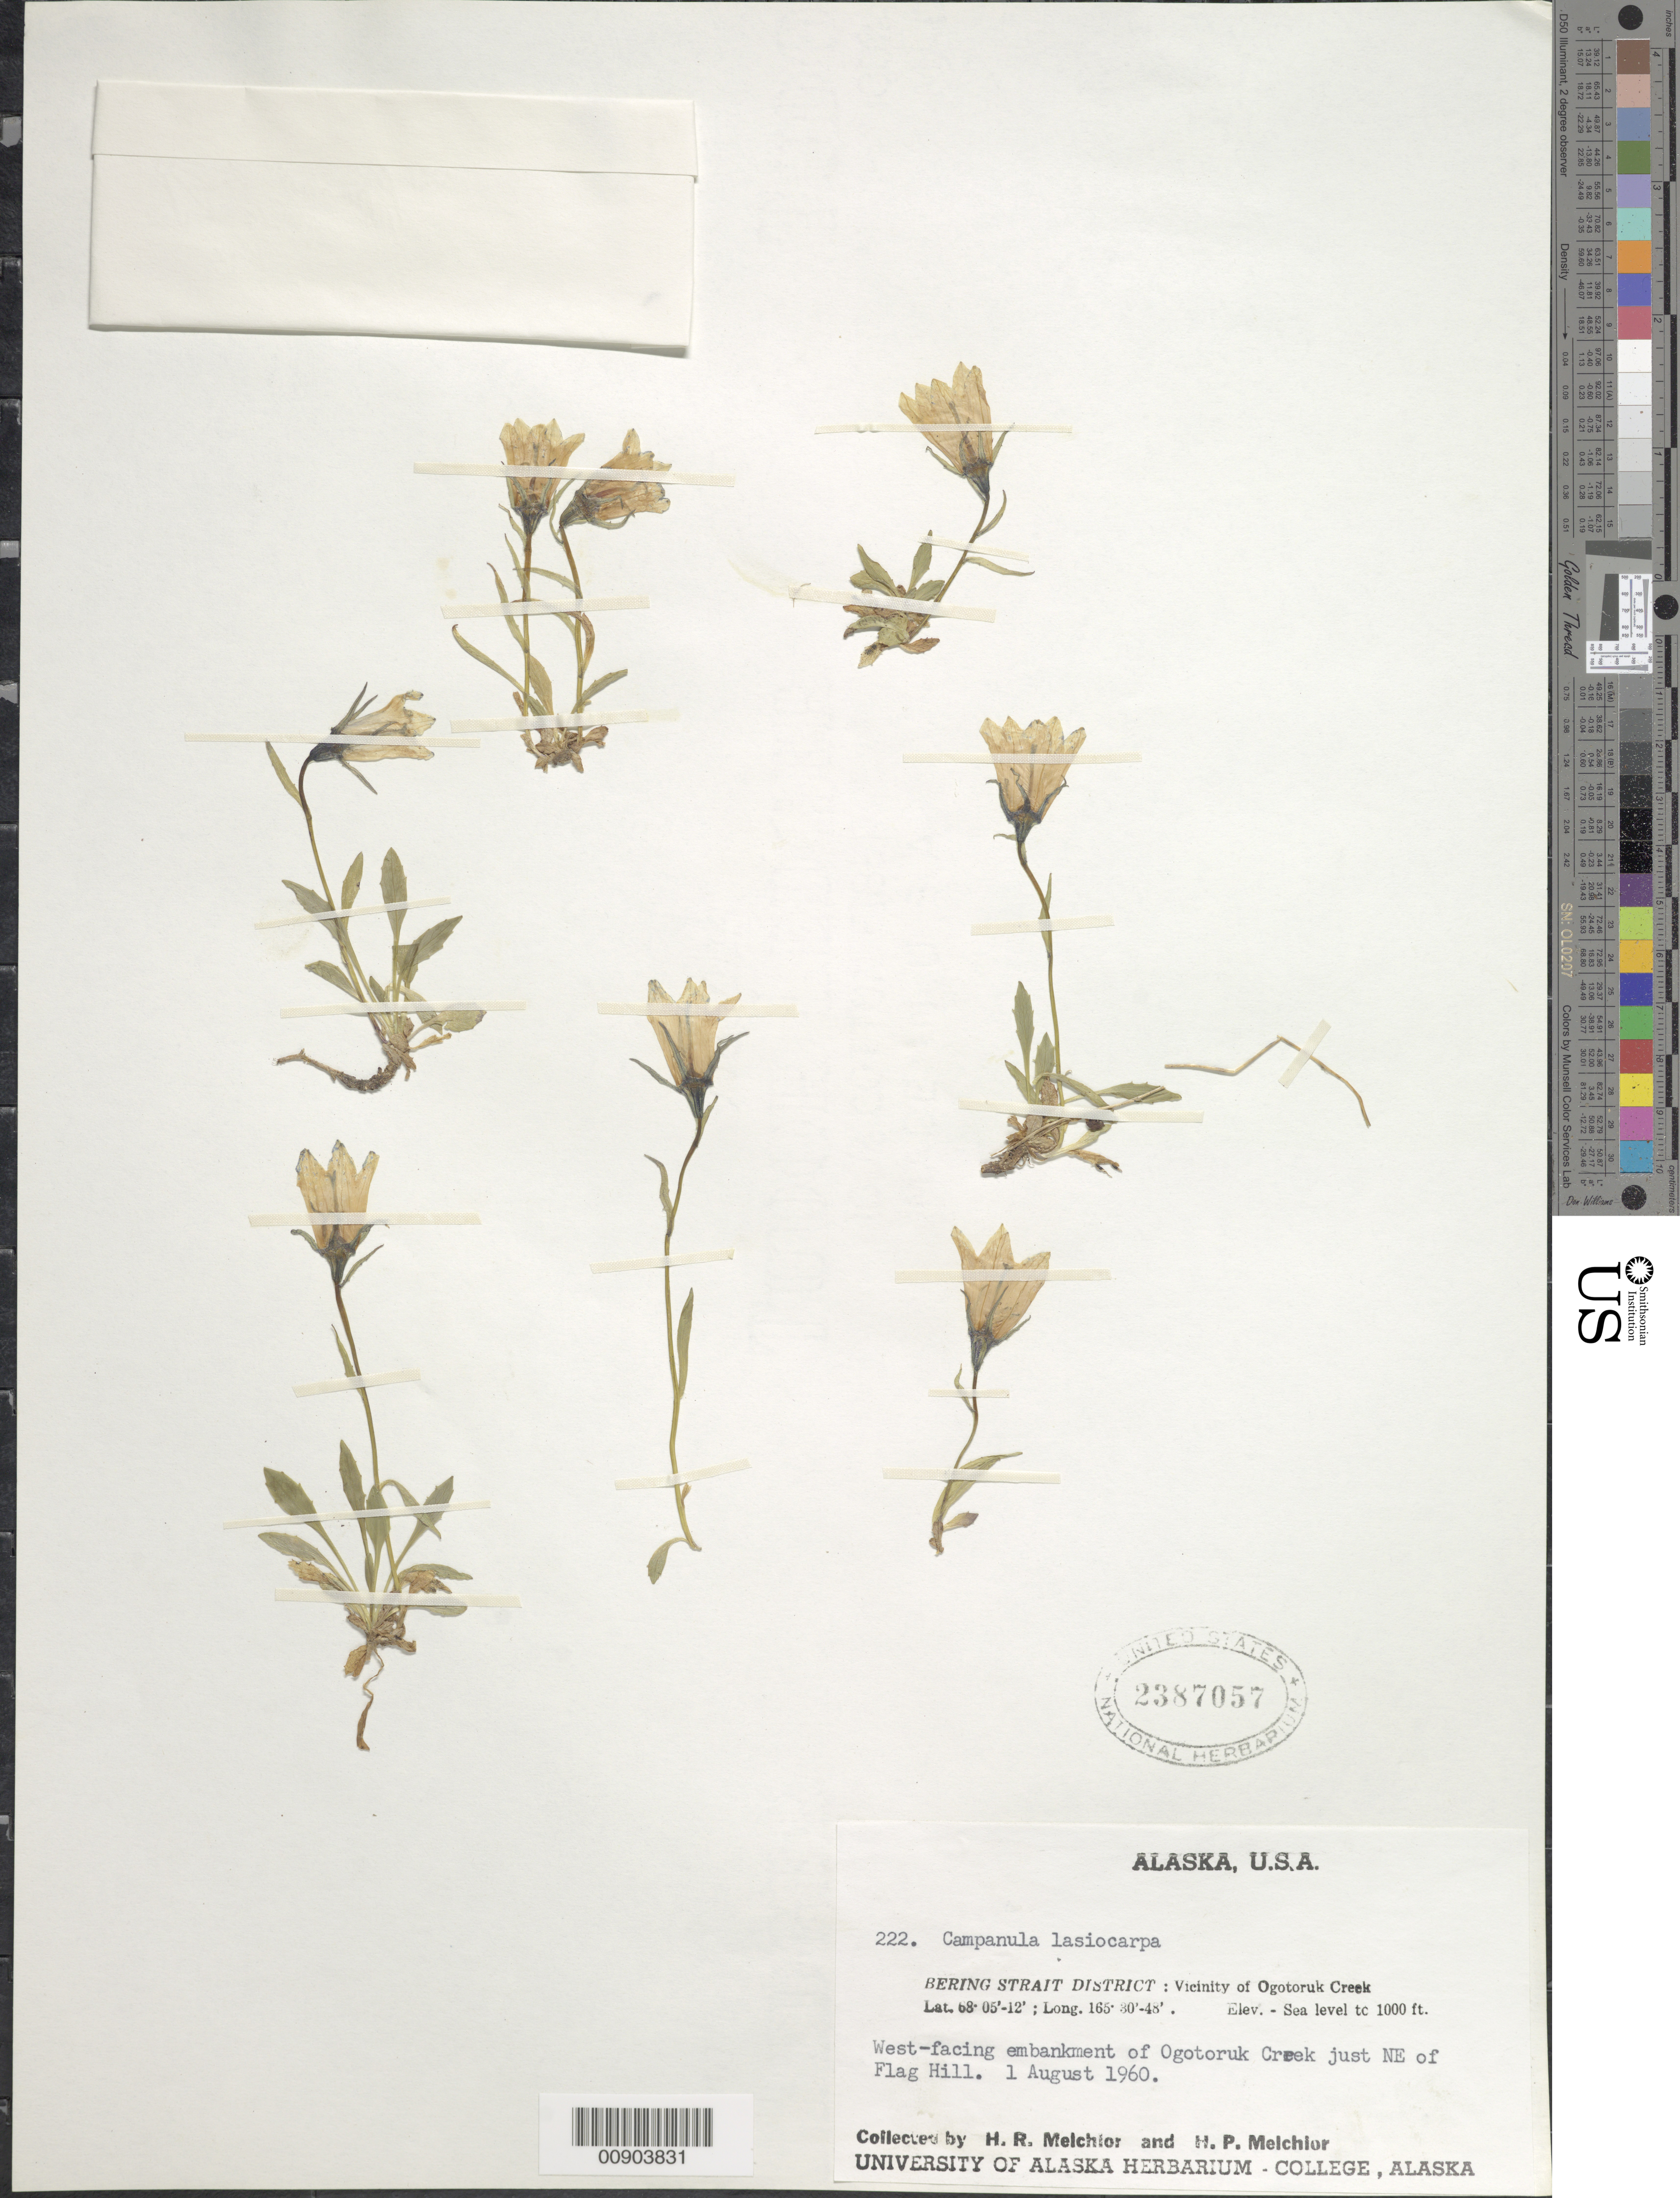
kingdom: Plantae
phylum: Tracheophyta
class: Magnoliopsida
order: Asterales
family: Campanulaceae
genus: Campanula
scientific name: Campanula lasiocarpa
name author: Cham.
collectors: H. R. Melchior & H. P. Melchior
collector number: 222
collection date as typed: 1 August 1960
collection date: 1960-08-01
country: United States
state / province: Alaska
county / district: Bering Strait District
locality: Embankment of Ogotoruk Creek, just NE of Flag Hill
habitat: West-facing embankment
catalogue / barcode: US 2387057